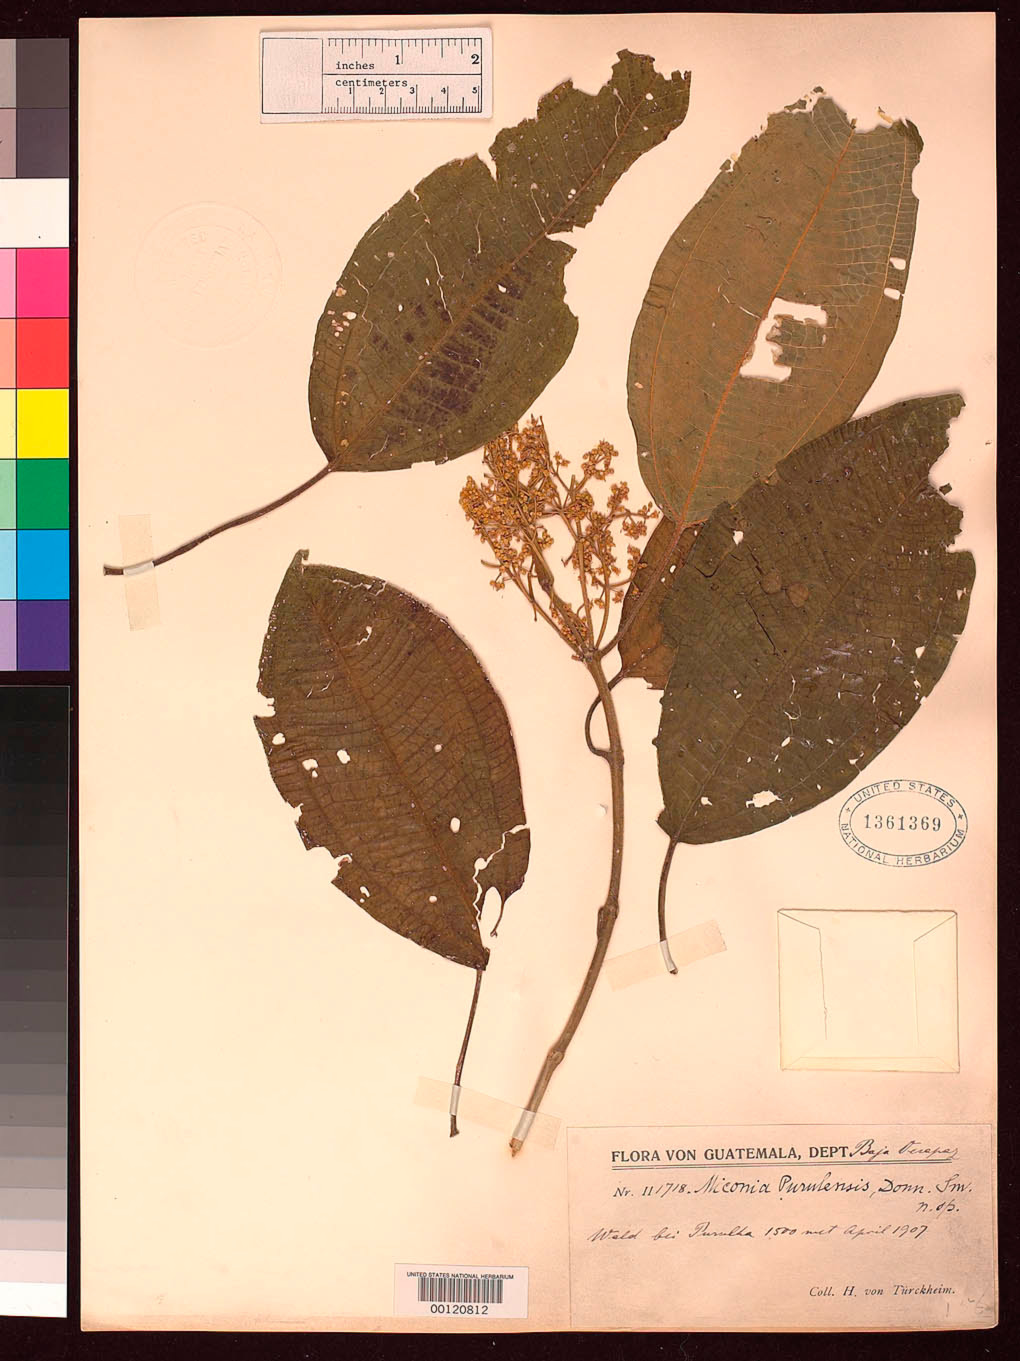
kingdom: Plantae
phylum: Tracheophyta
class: Magnoliopsida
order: Myrtales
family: Melastomataceae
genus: Miconia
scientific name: Miconia purulensis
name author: Donn. Sm.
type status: Type Collection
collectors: H. von Türckheim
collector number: II 1718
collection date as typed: Apr 1907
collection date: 1907-04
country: Guatemala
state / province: Baja Verapaz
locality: Purulá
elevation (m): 1500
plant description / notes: One of 2 US sheets (USNH 1361369, 1361370) received from the John Donnell Smith herbarium, neither one clearly the holotype. Protologue (mis) cites elevation as 1800 m.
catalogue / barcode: US 1361369